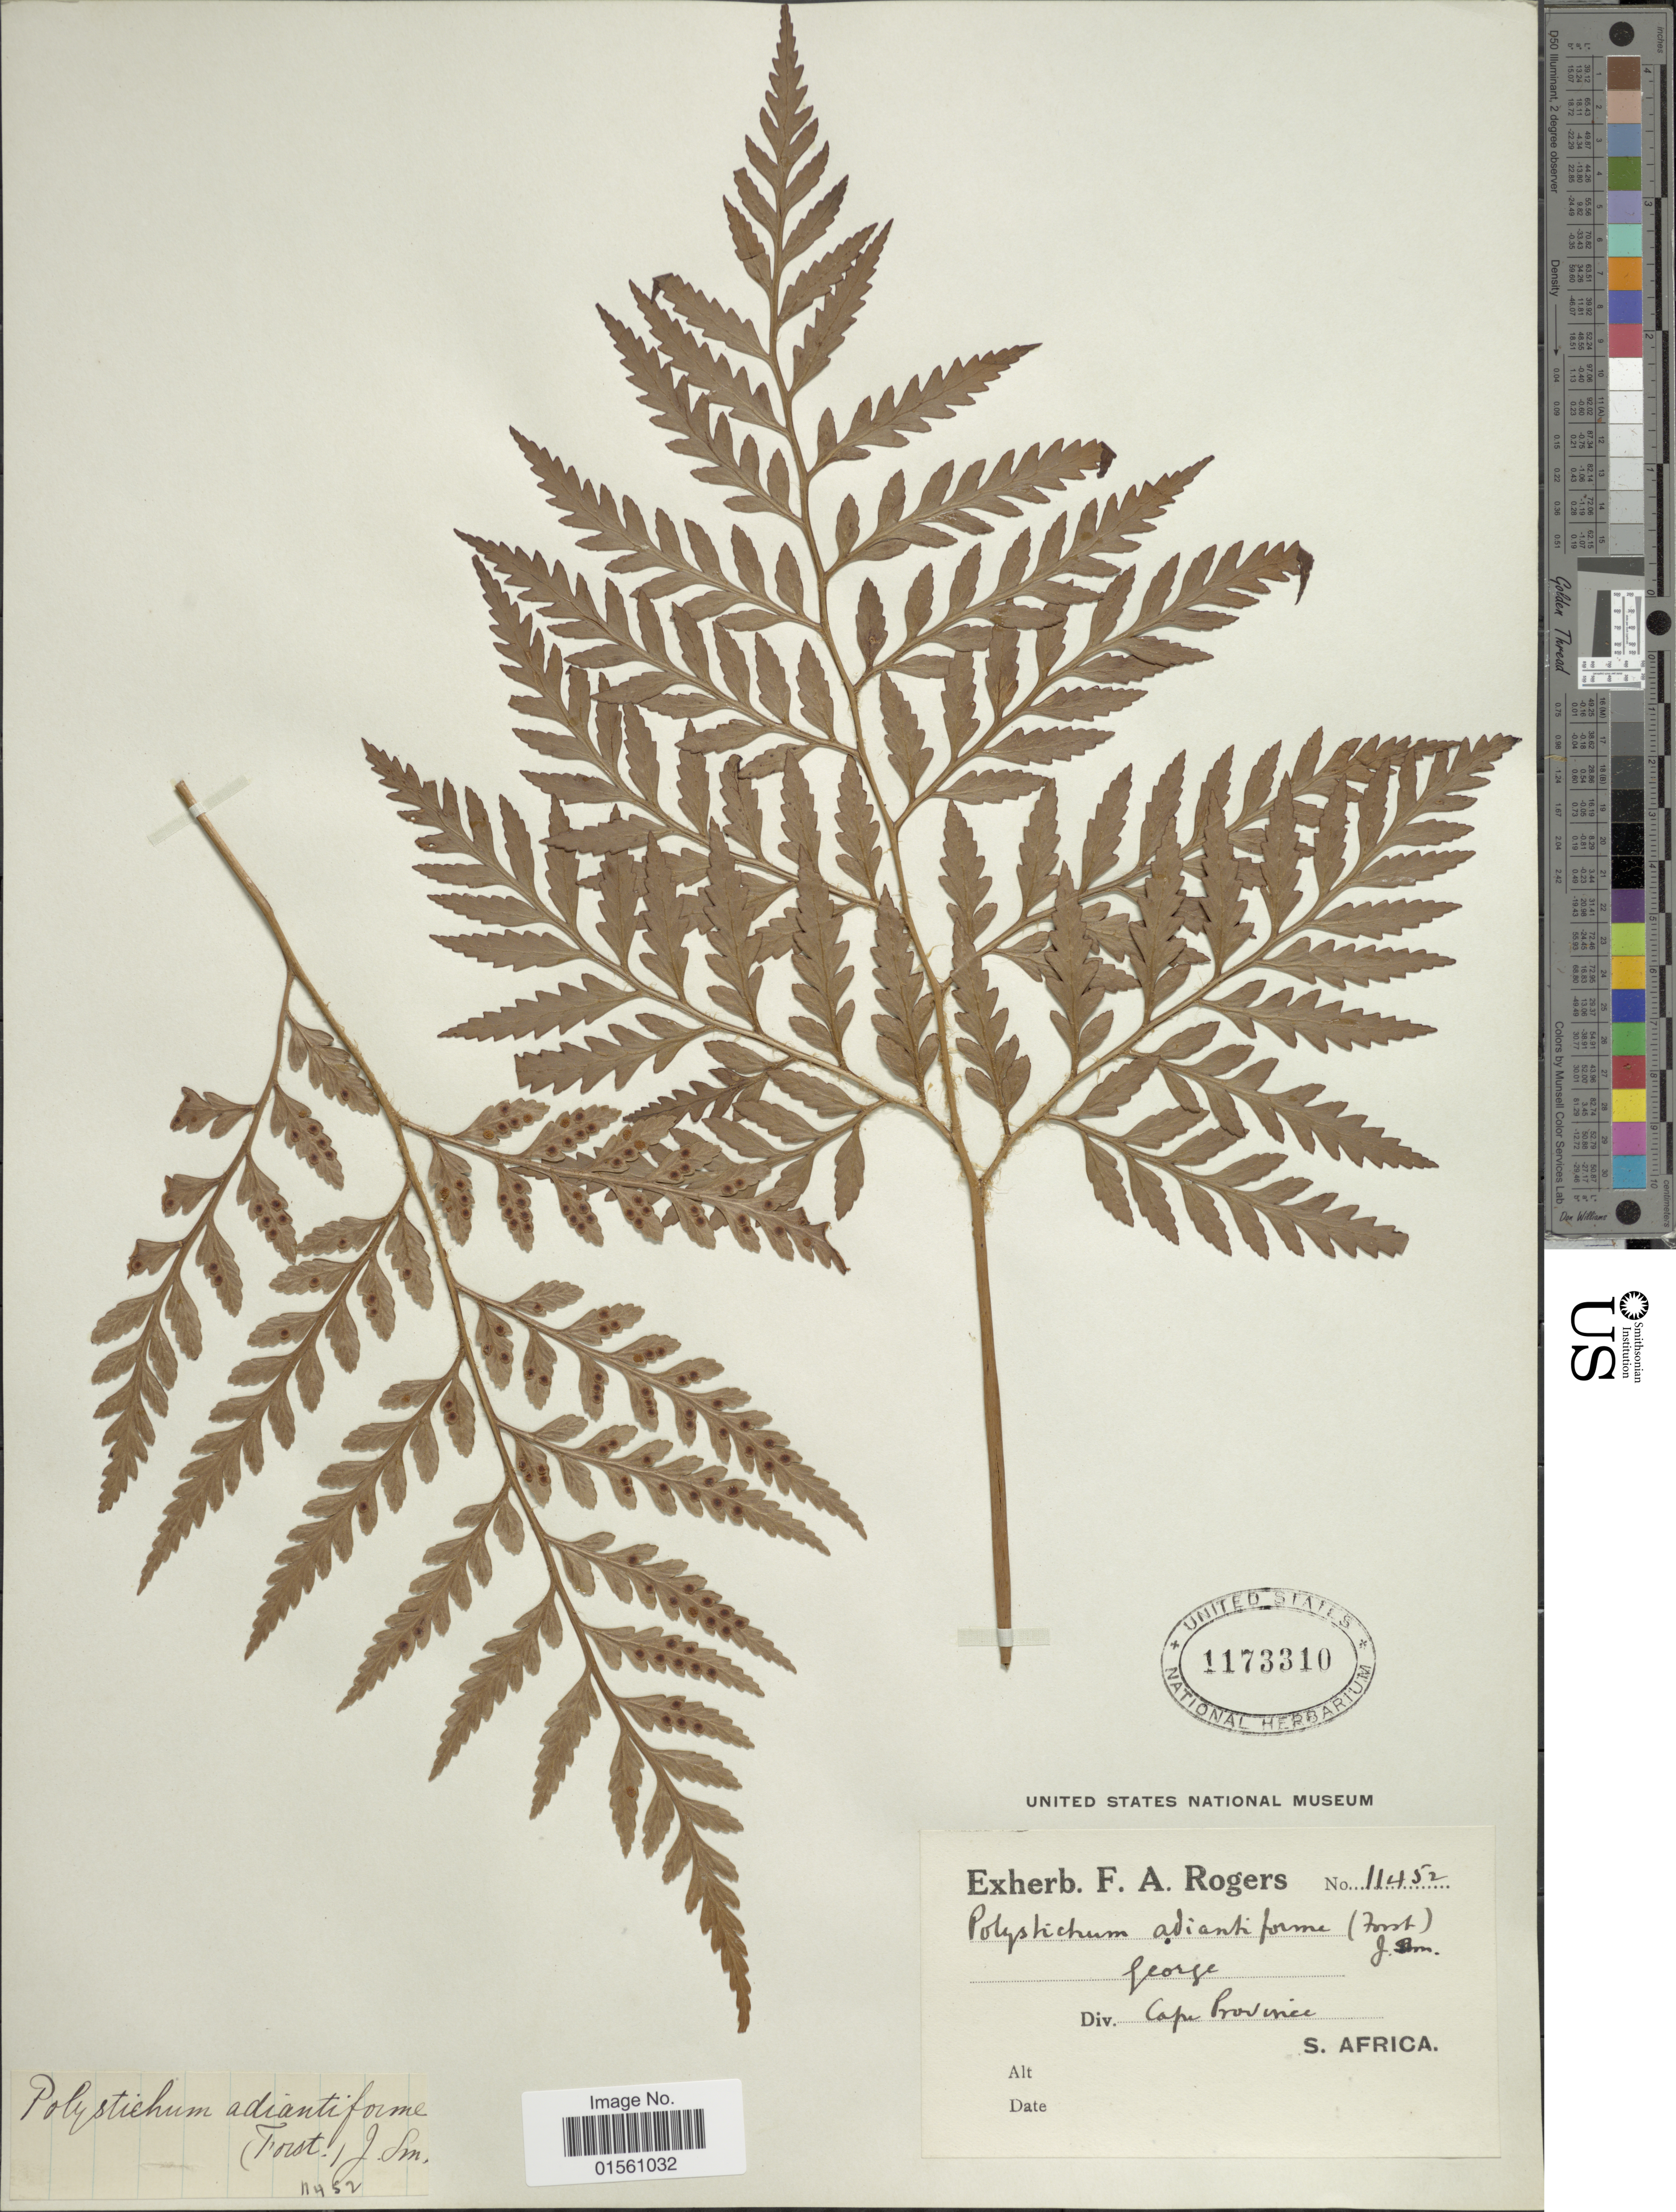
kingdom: Plantae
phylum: Tracheophyta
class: Polypodiopsida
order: Polypodiales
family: Dryopteridaceae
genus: Rumohra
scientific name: Rumohra adiantiformis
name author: (G. Forst.) Ching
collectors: ex herb. F. A. Rogers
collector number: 11452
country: South Africa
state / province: Western Cape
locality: George. Cap. Province, S. Africa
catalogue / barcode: US 1173310